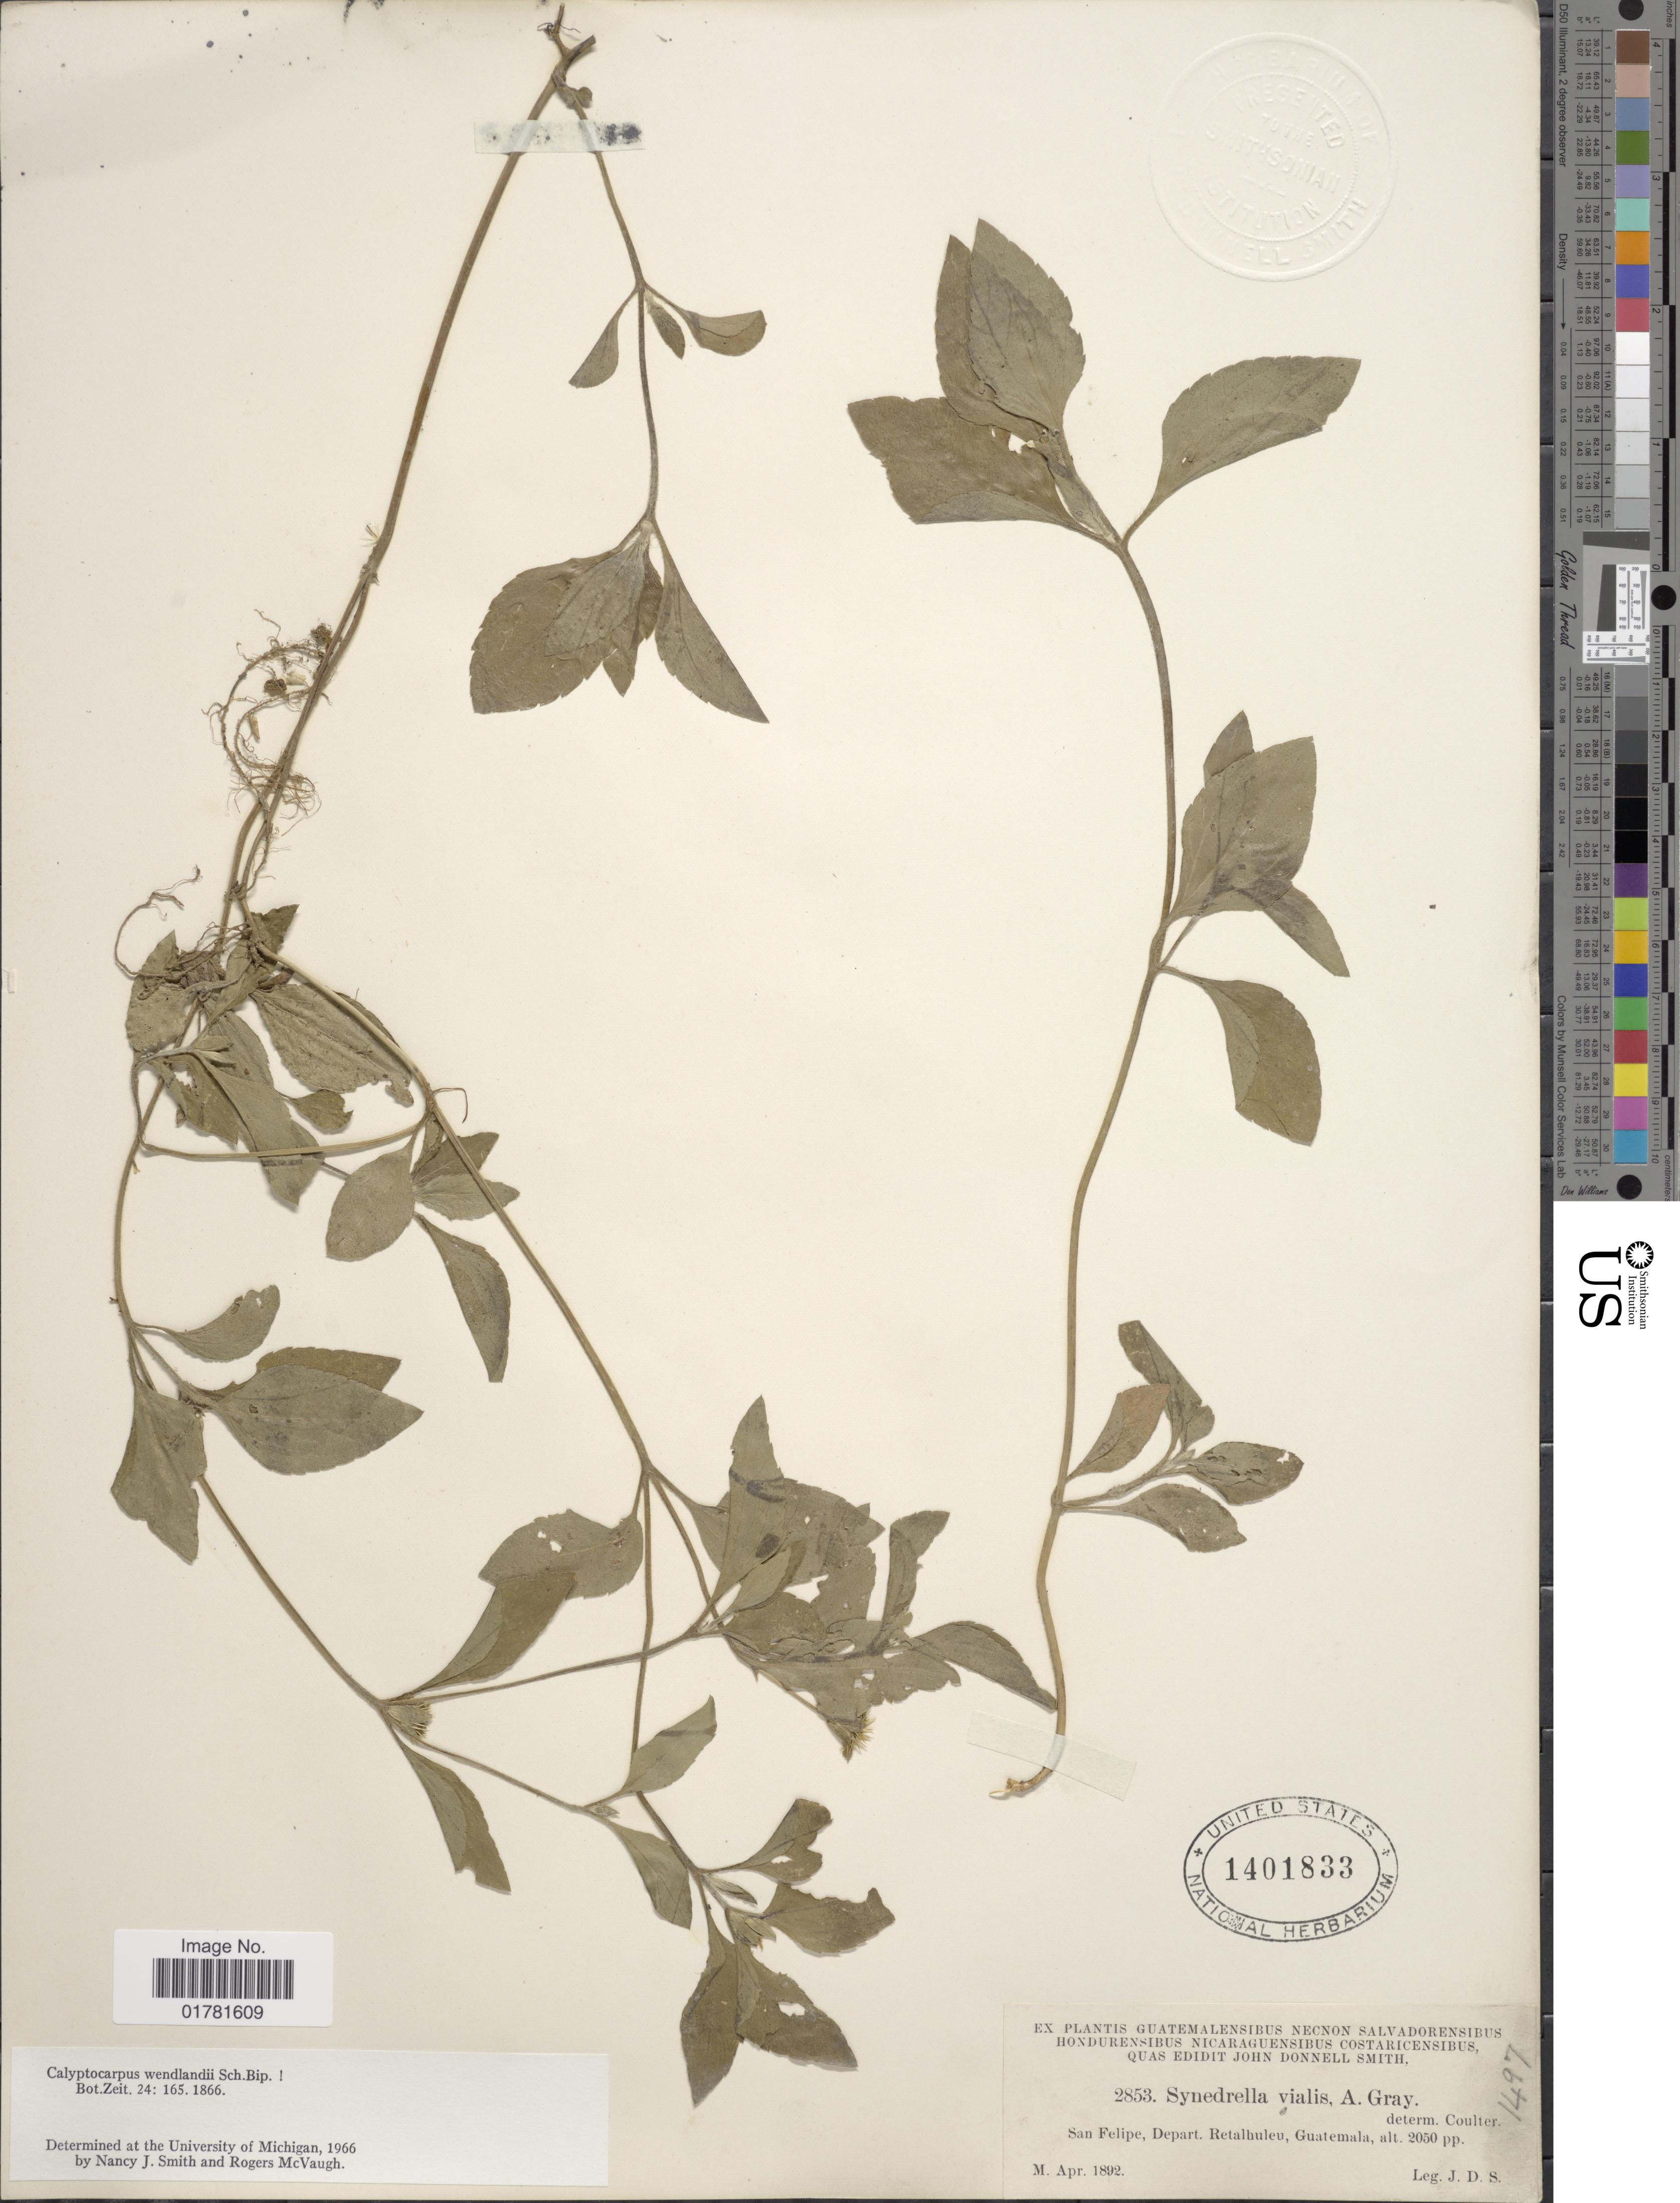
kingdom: Plantae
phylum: Tracheophyta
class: Magnoliopsida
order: Asterales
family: Asteraceae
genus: Calyptocarpus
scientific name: Calyptocarpus wendlandii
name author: Sch. Bip.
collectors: J. Donnell Smith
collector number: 2583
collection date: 1892-04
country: Guatemala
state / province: Retalhuleu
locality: Guatemalensibus Necnon Salvadorensibus, San Felipe, Depart Retalhuleu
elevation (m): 625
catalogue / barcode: US 1401833